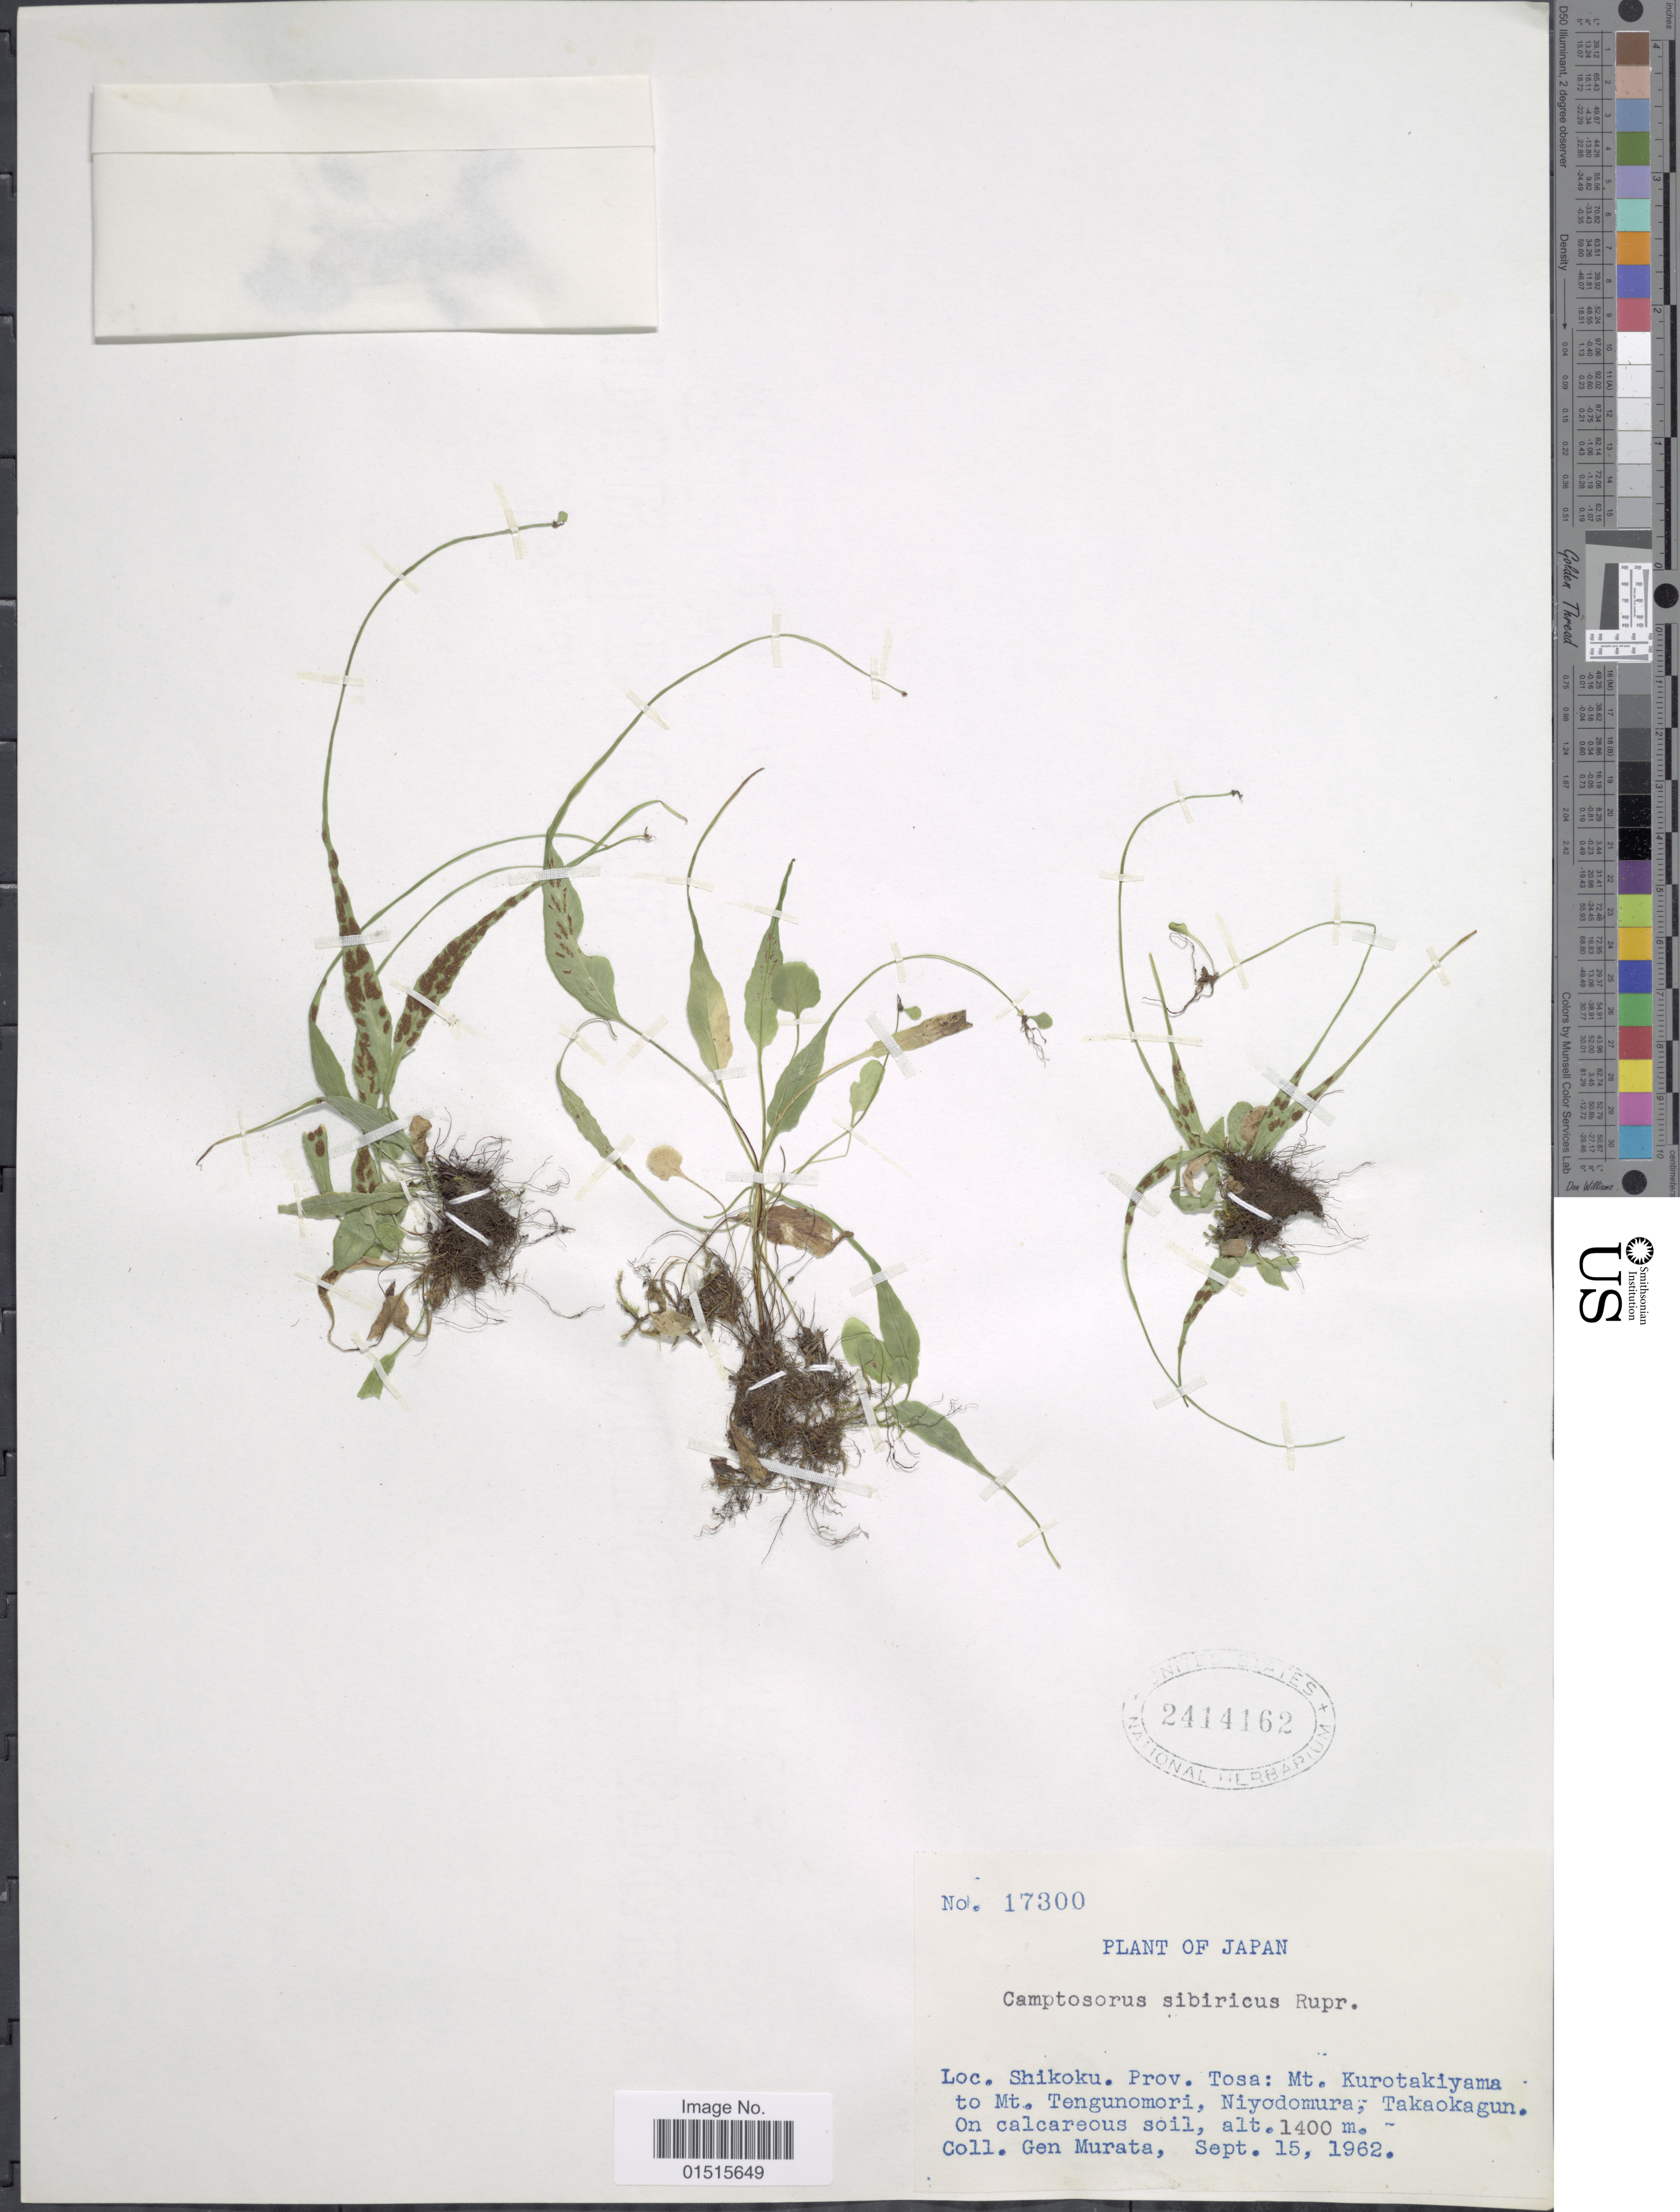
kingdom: Plantae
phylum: Tracheophyta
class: Polypodiopsida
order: Polypodiales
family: Aspleniaceae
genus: Asplenium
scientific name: Asplenium sibricus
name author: Rupr.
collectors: G. Murata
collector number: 17300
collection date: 1962-09-15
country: Japan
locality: Shikoku. Prov. Tosa: Mt. Kurotakiyama to Mt. Tengunomori, Niyodomura, Takaokagun. On calcareous soil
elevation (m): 1400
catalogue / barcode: US 2414162